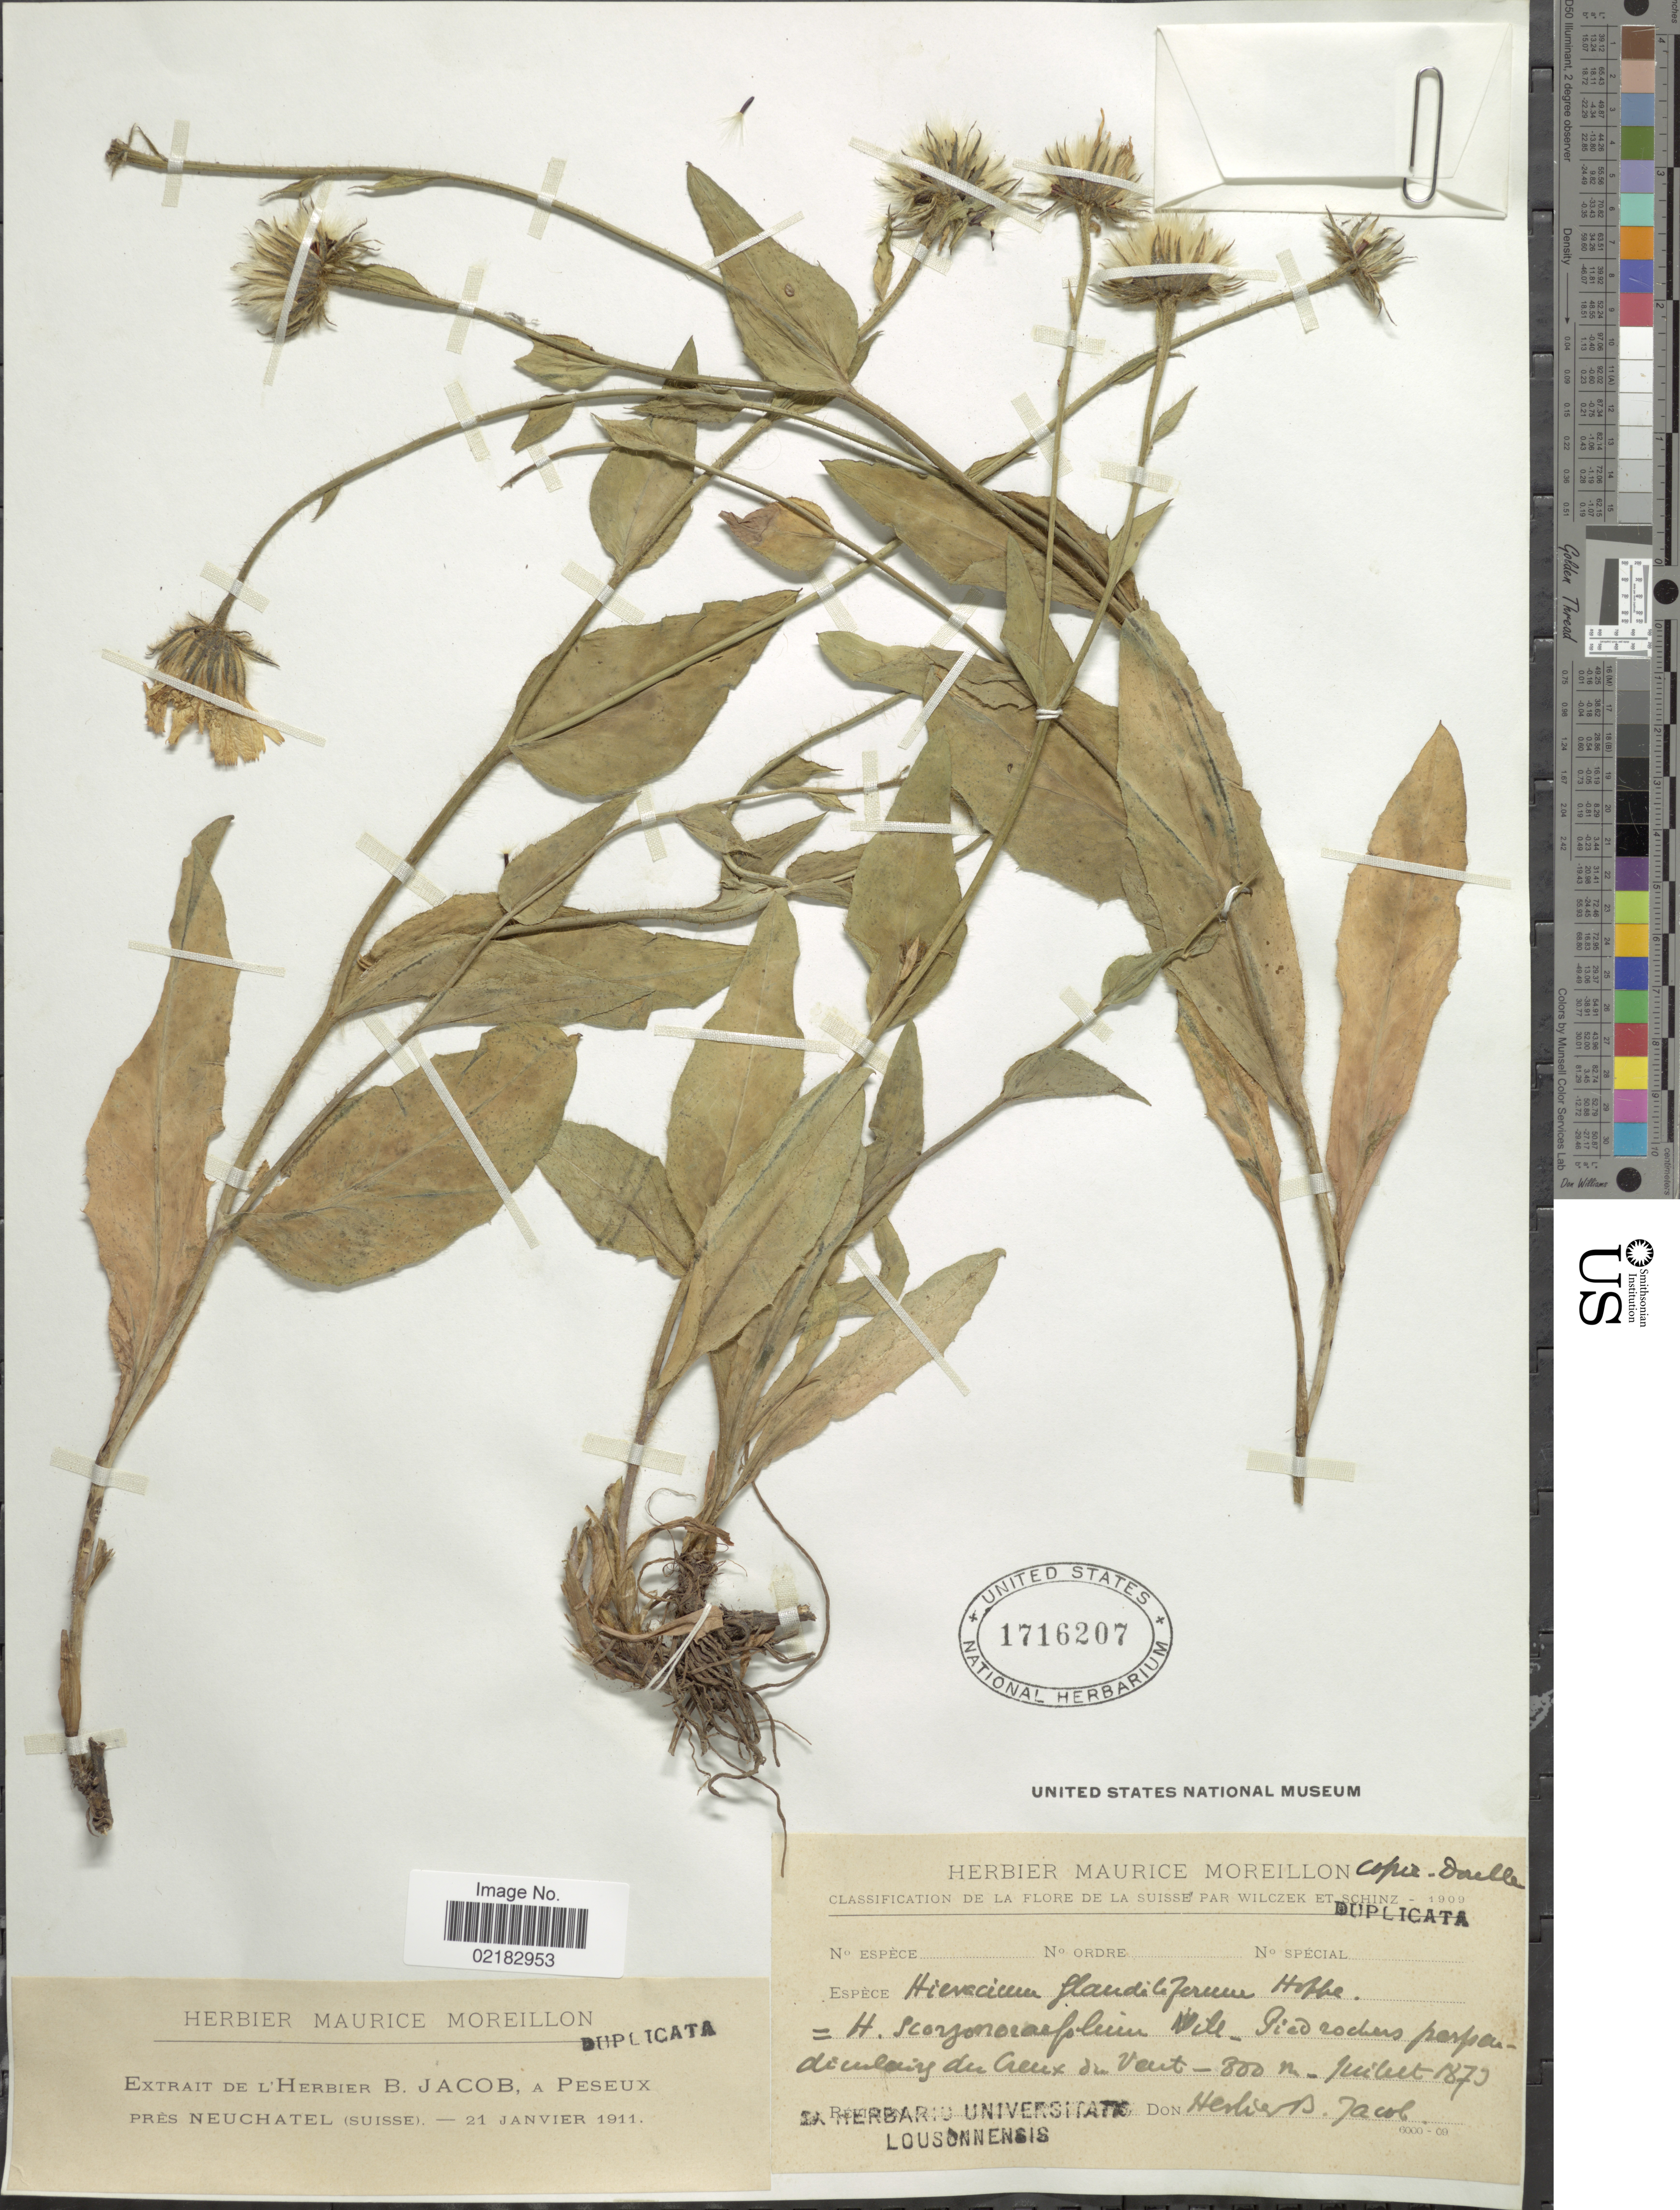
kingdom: Plantae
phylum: Tracheophyta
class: Magnoliopsida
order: Asterales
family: Asteraceae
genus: Hieracium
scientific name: Hieracium piliferum subsp. glanduliferum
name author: (Hoppe) Zahn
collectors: H. Jacob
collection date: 1879-07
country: Switzerland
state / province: Neuchatel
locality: Pied rochers perpendiculaires du Creux du Van.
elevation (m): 300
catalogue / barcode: US 1716207